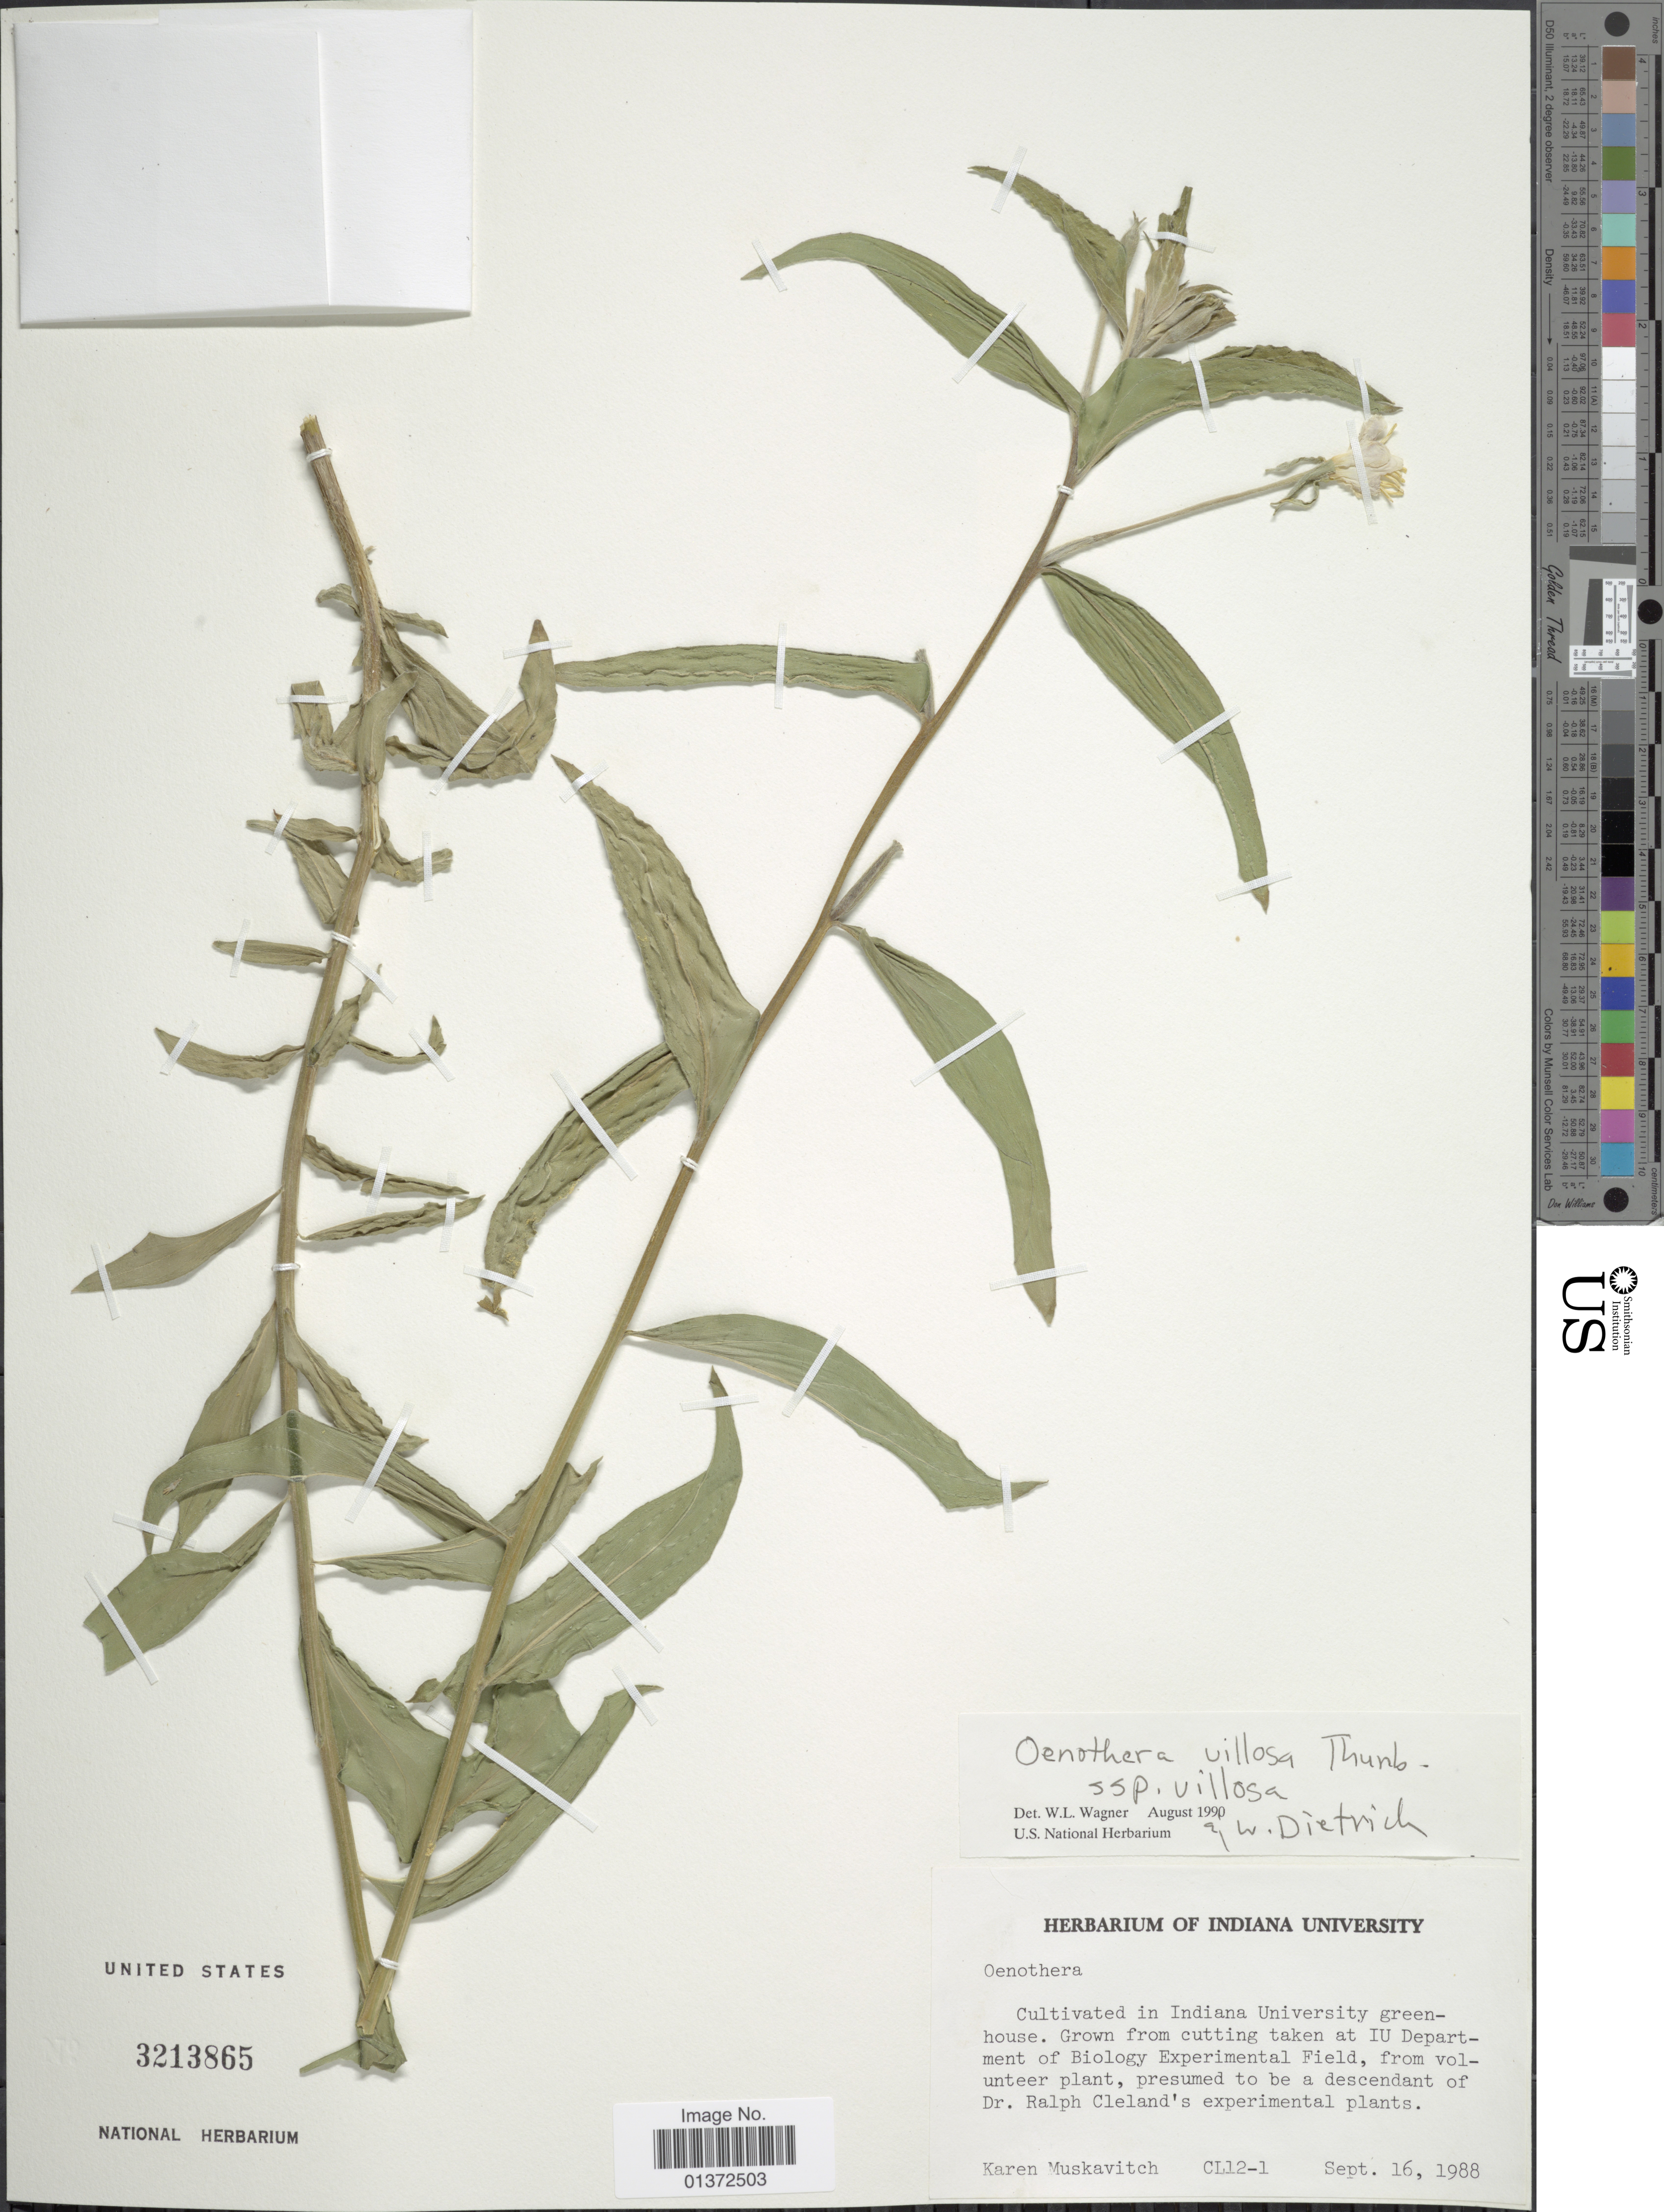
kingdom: Plantae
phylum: Tracheophyta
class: Magnoliopsida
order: Myrtales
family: Onagraceae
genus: Oenothera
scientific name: Oenothera villosa subsp. villosa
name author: Thunb.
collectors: K. Muskavitch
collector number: CL12-1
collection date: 1988-09-16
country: United States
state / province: Indiana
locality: Indiana University greenhouse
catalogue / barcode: US 3213865